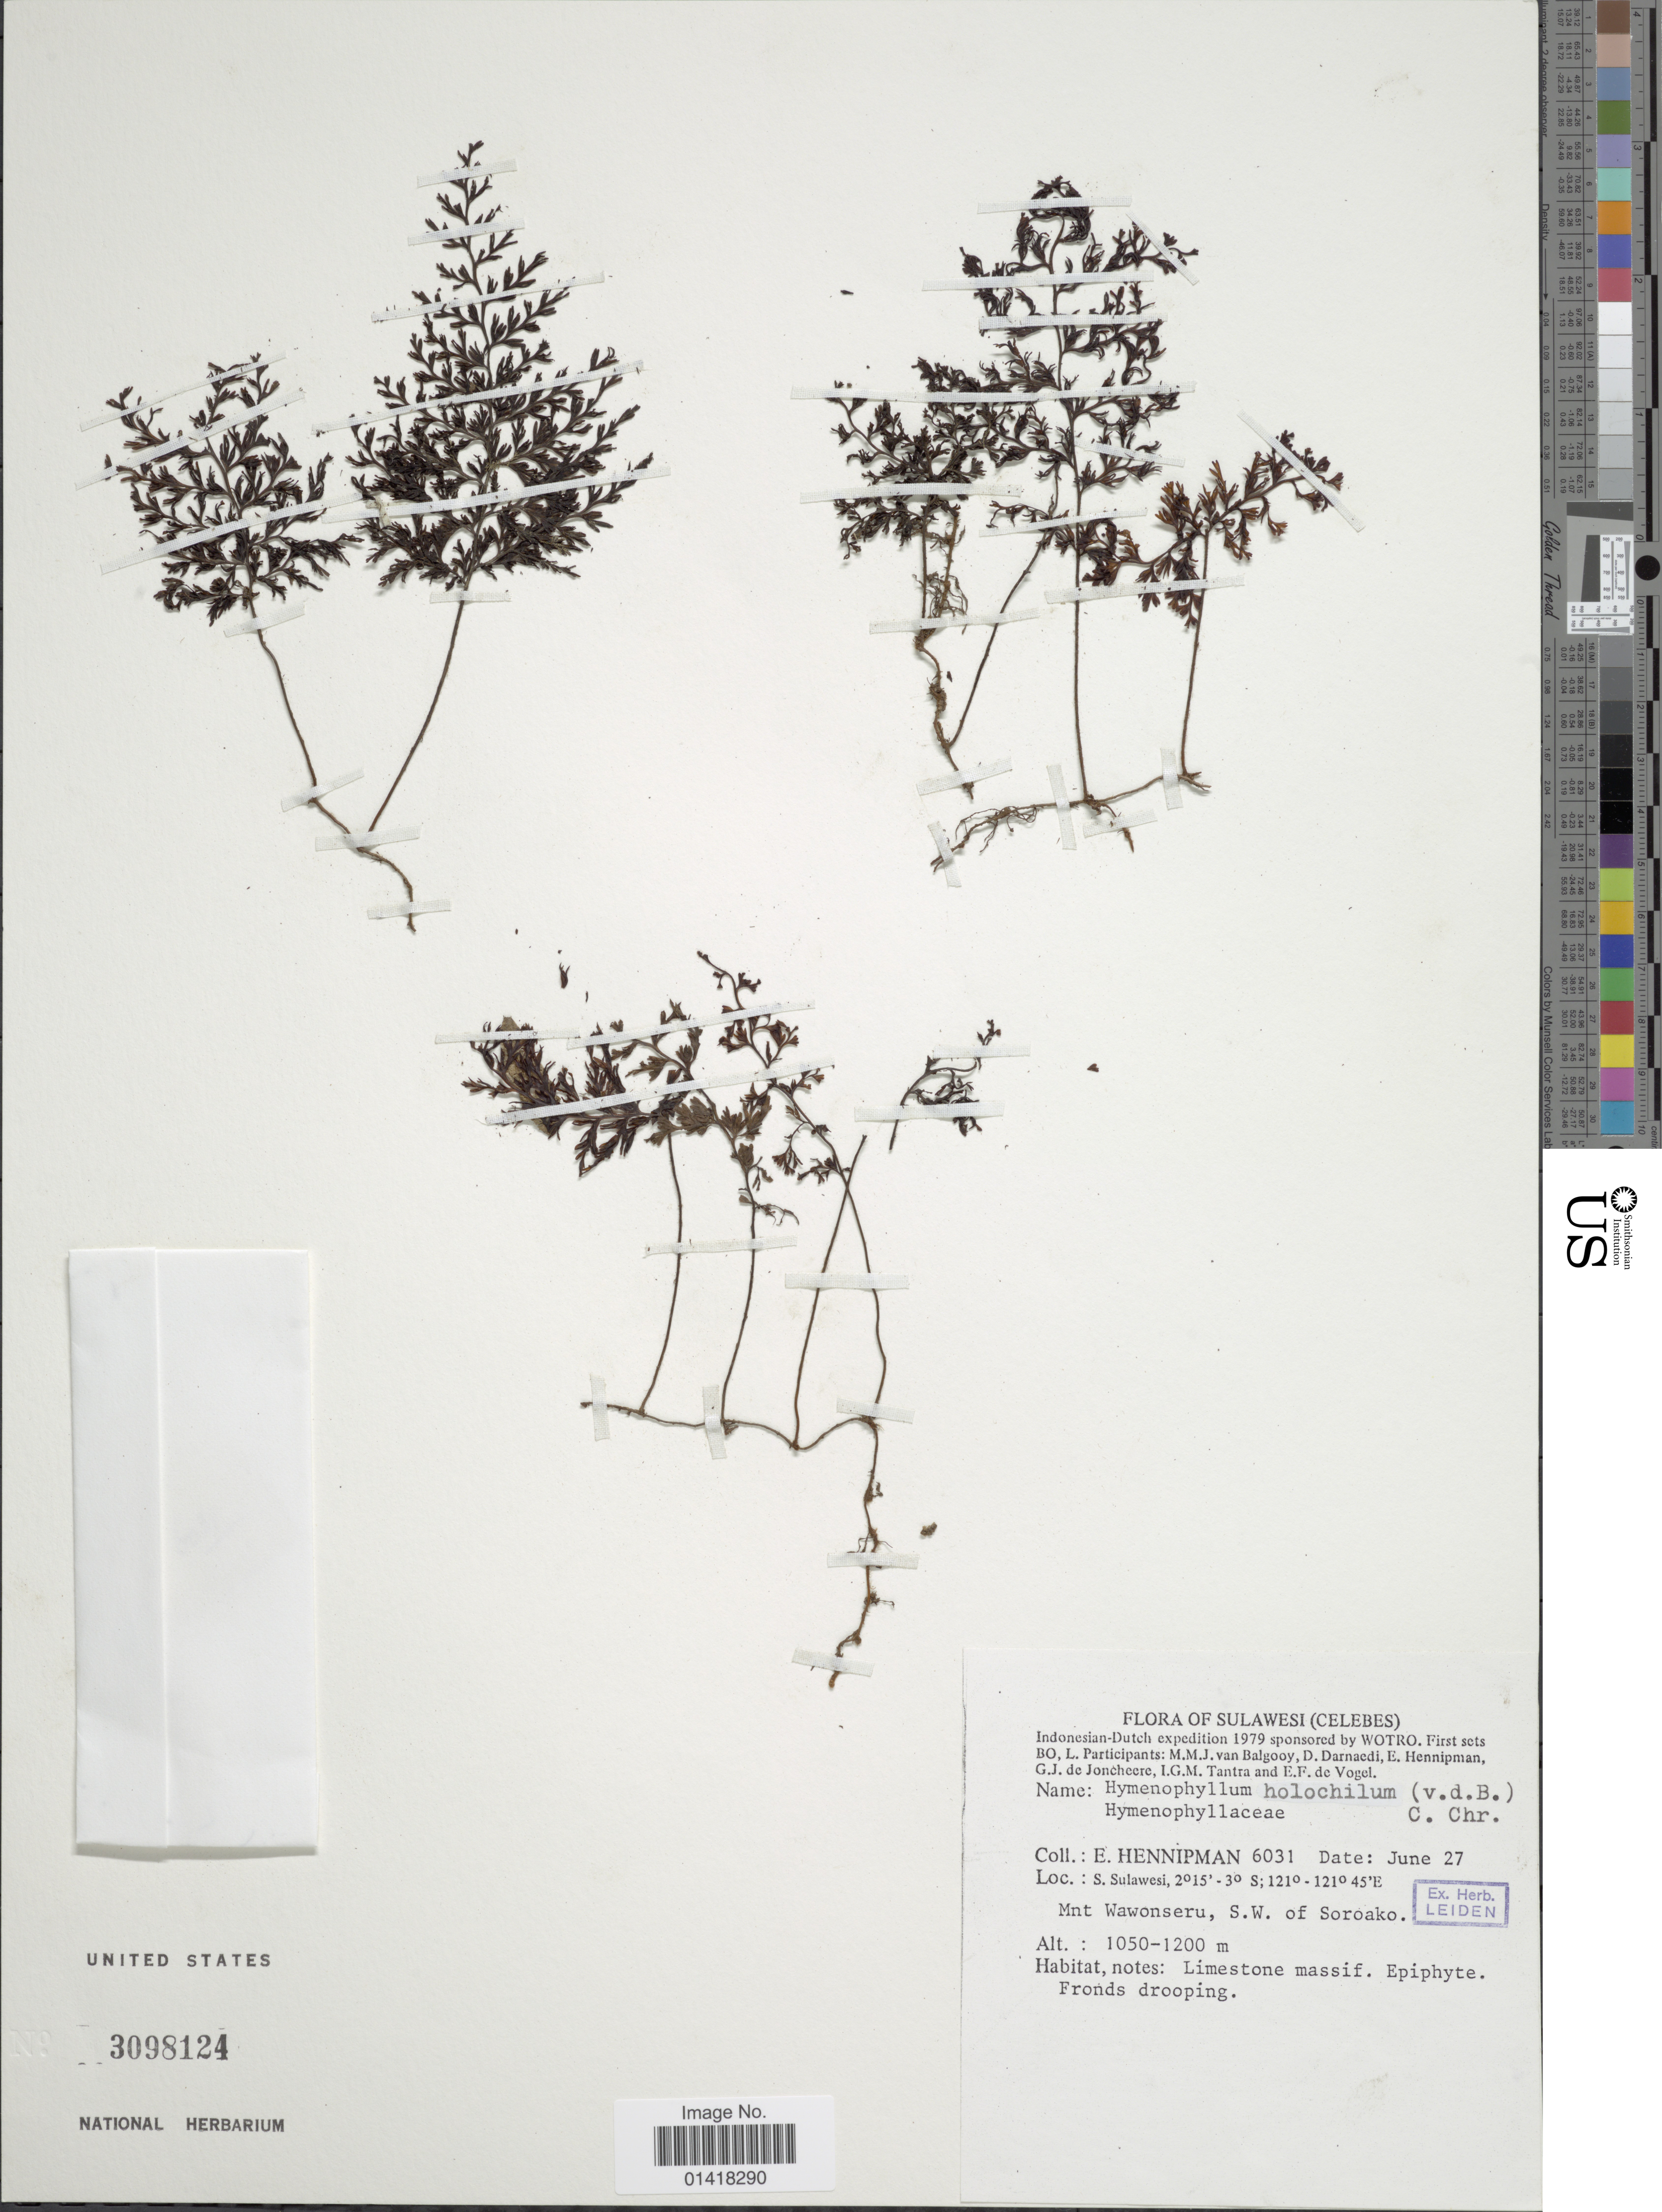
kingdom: Plantae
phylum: Tracheophyta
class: Polypodiopsida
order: Hymenophyllales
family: Hymenophyllaceae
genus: Hymenophyllum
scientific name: Hymenophyllum holochilum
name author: (Bosch) C. Chr.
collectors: E. Hennipman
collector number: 6031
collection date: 1979-06-27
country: Indonesia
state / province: Sulawesi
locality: Celebes. S. Sulawesi. Mnt. Wawonseru, S. W. of Soroako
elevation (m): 1050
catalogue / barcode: US 3098124